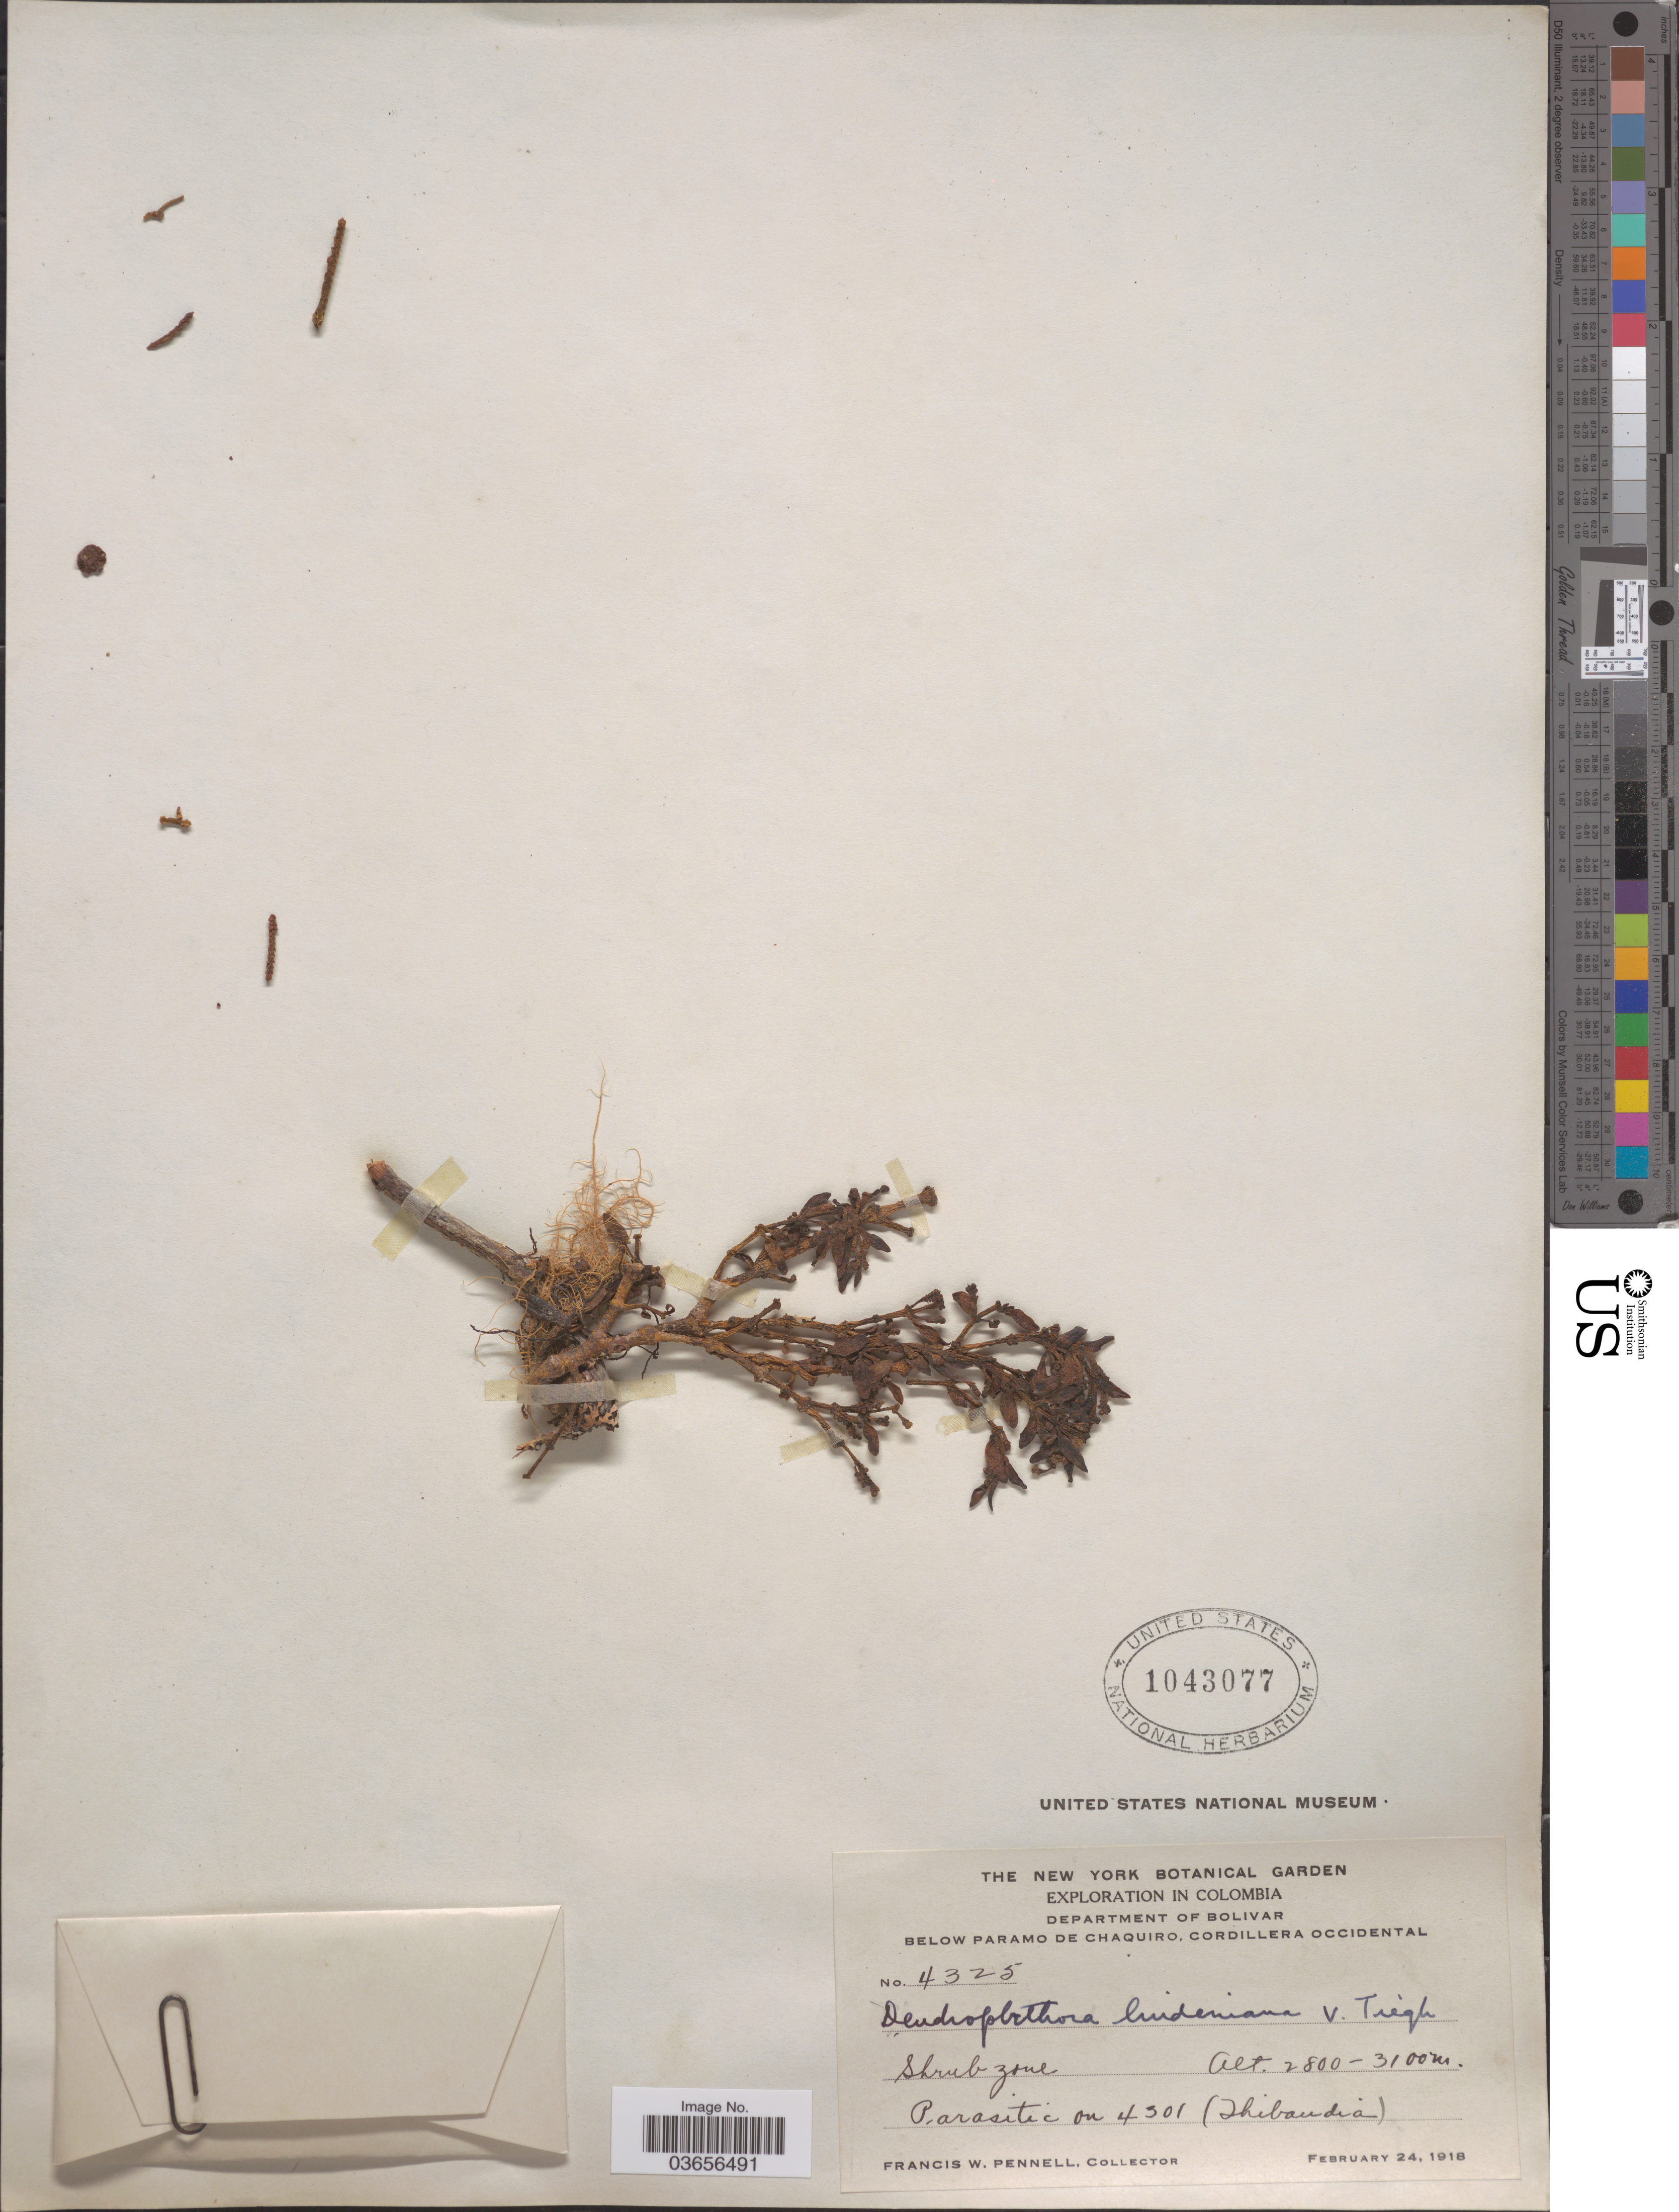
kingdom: Plantae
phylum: Tracheophyta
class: Magnoliopsida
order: Santalales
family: Viscaceae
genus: Dendrophthora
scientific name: Dendrophthora lindeniana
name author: Tiegh.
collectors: F. W. Pennell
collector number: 4325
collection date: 1918-02-24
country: Ecuador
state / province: Bolívar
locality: Department of Bolivar. Below Paramo de Chaquiro, Cordillera Occidental.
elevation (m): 2800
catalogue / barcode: US 1043077